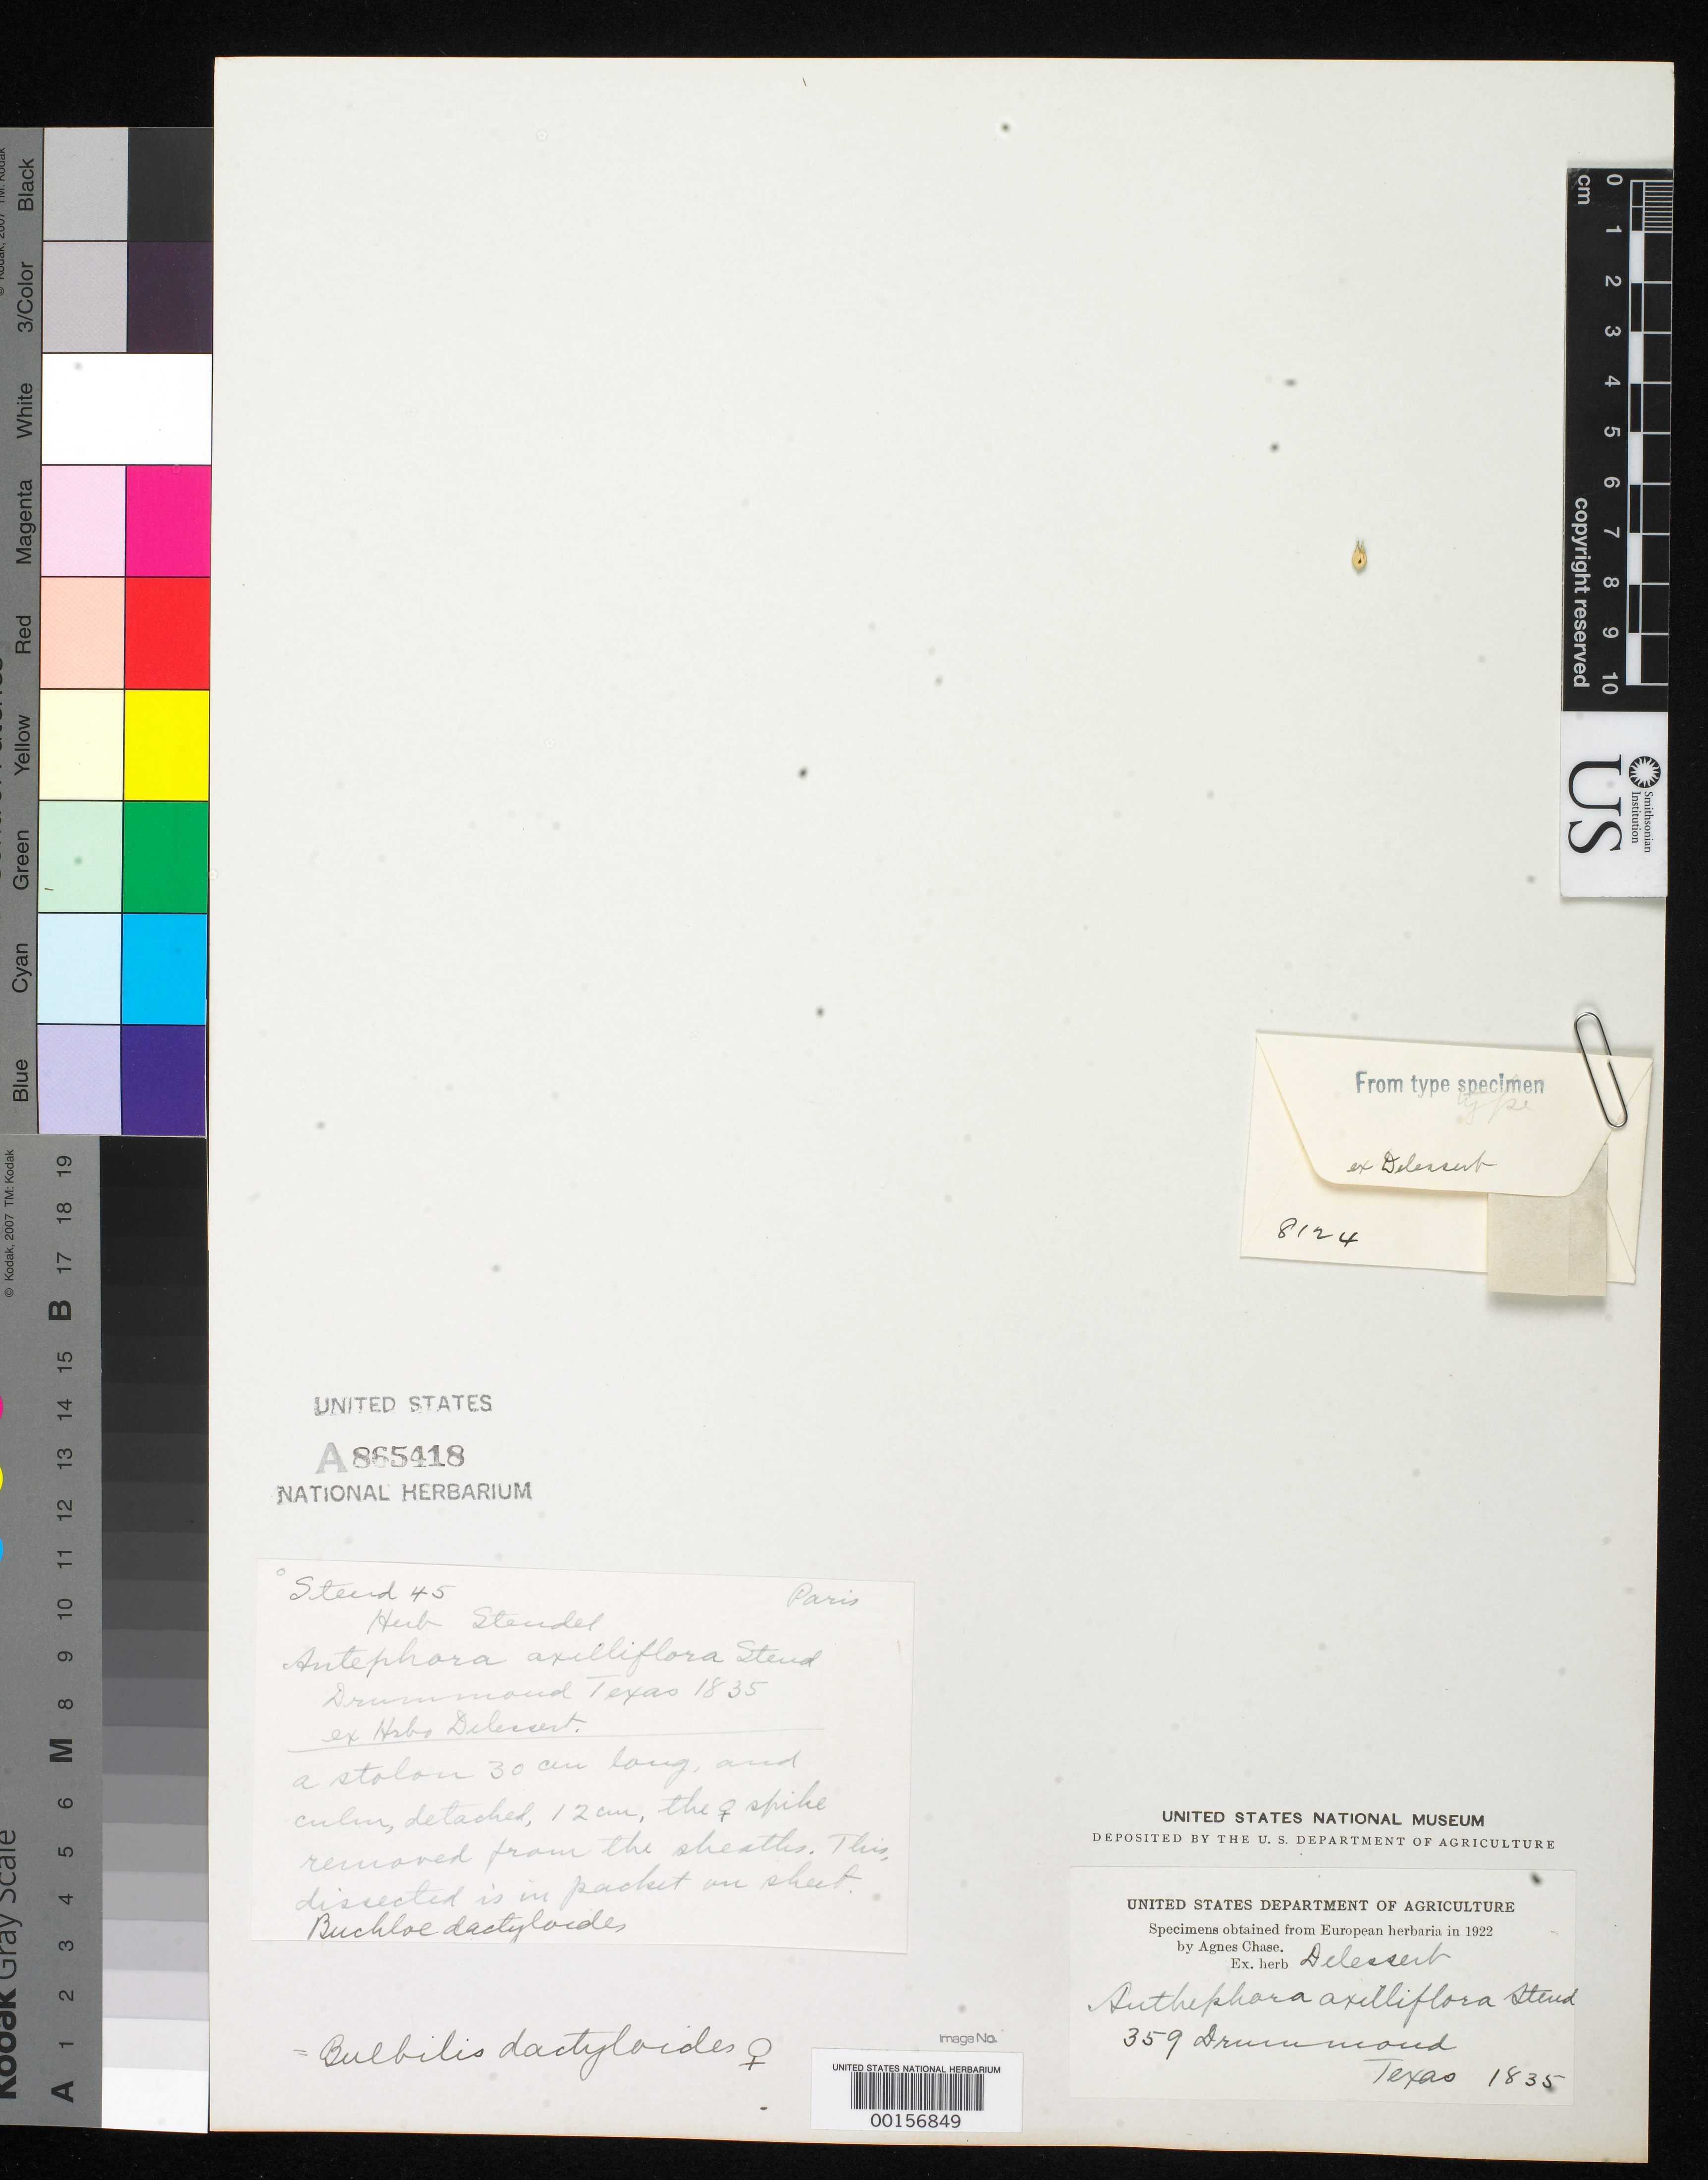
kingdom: Plantae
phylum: Tracheophyta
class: Liliopsida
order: Poales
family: Poaceae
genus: Anthephora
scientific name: Anthephora axilliflora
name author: Steud.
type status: Type Fragment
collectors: -. Drummond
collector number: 359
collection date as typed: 1835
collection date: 1835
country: United States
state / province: Texas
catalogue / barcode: US 865418A